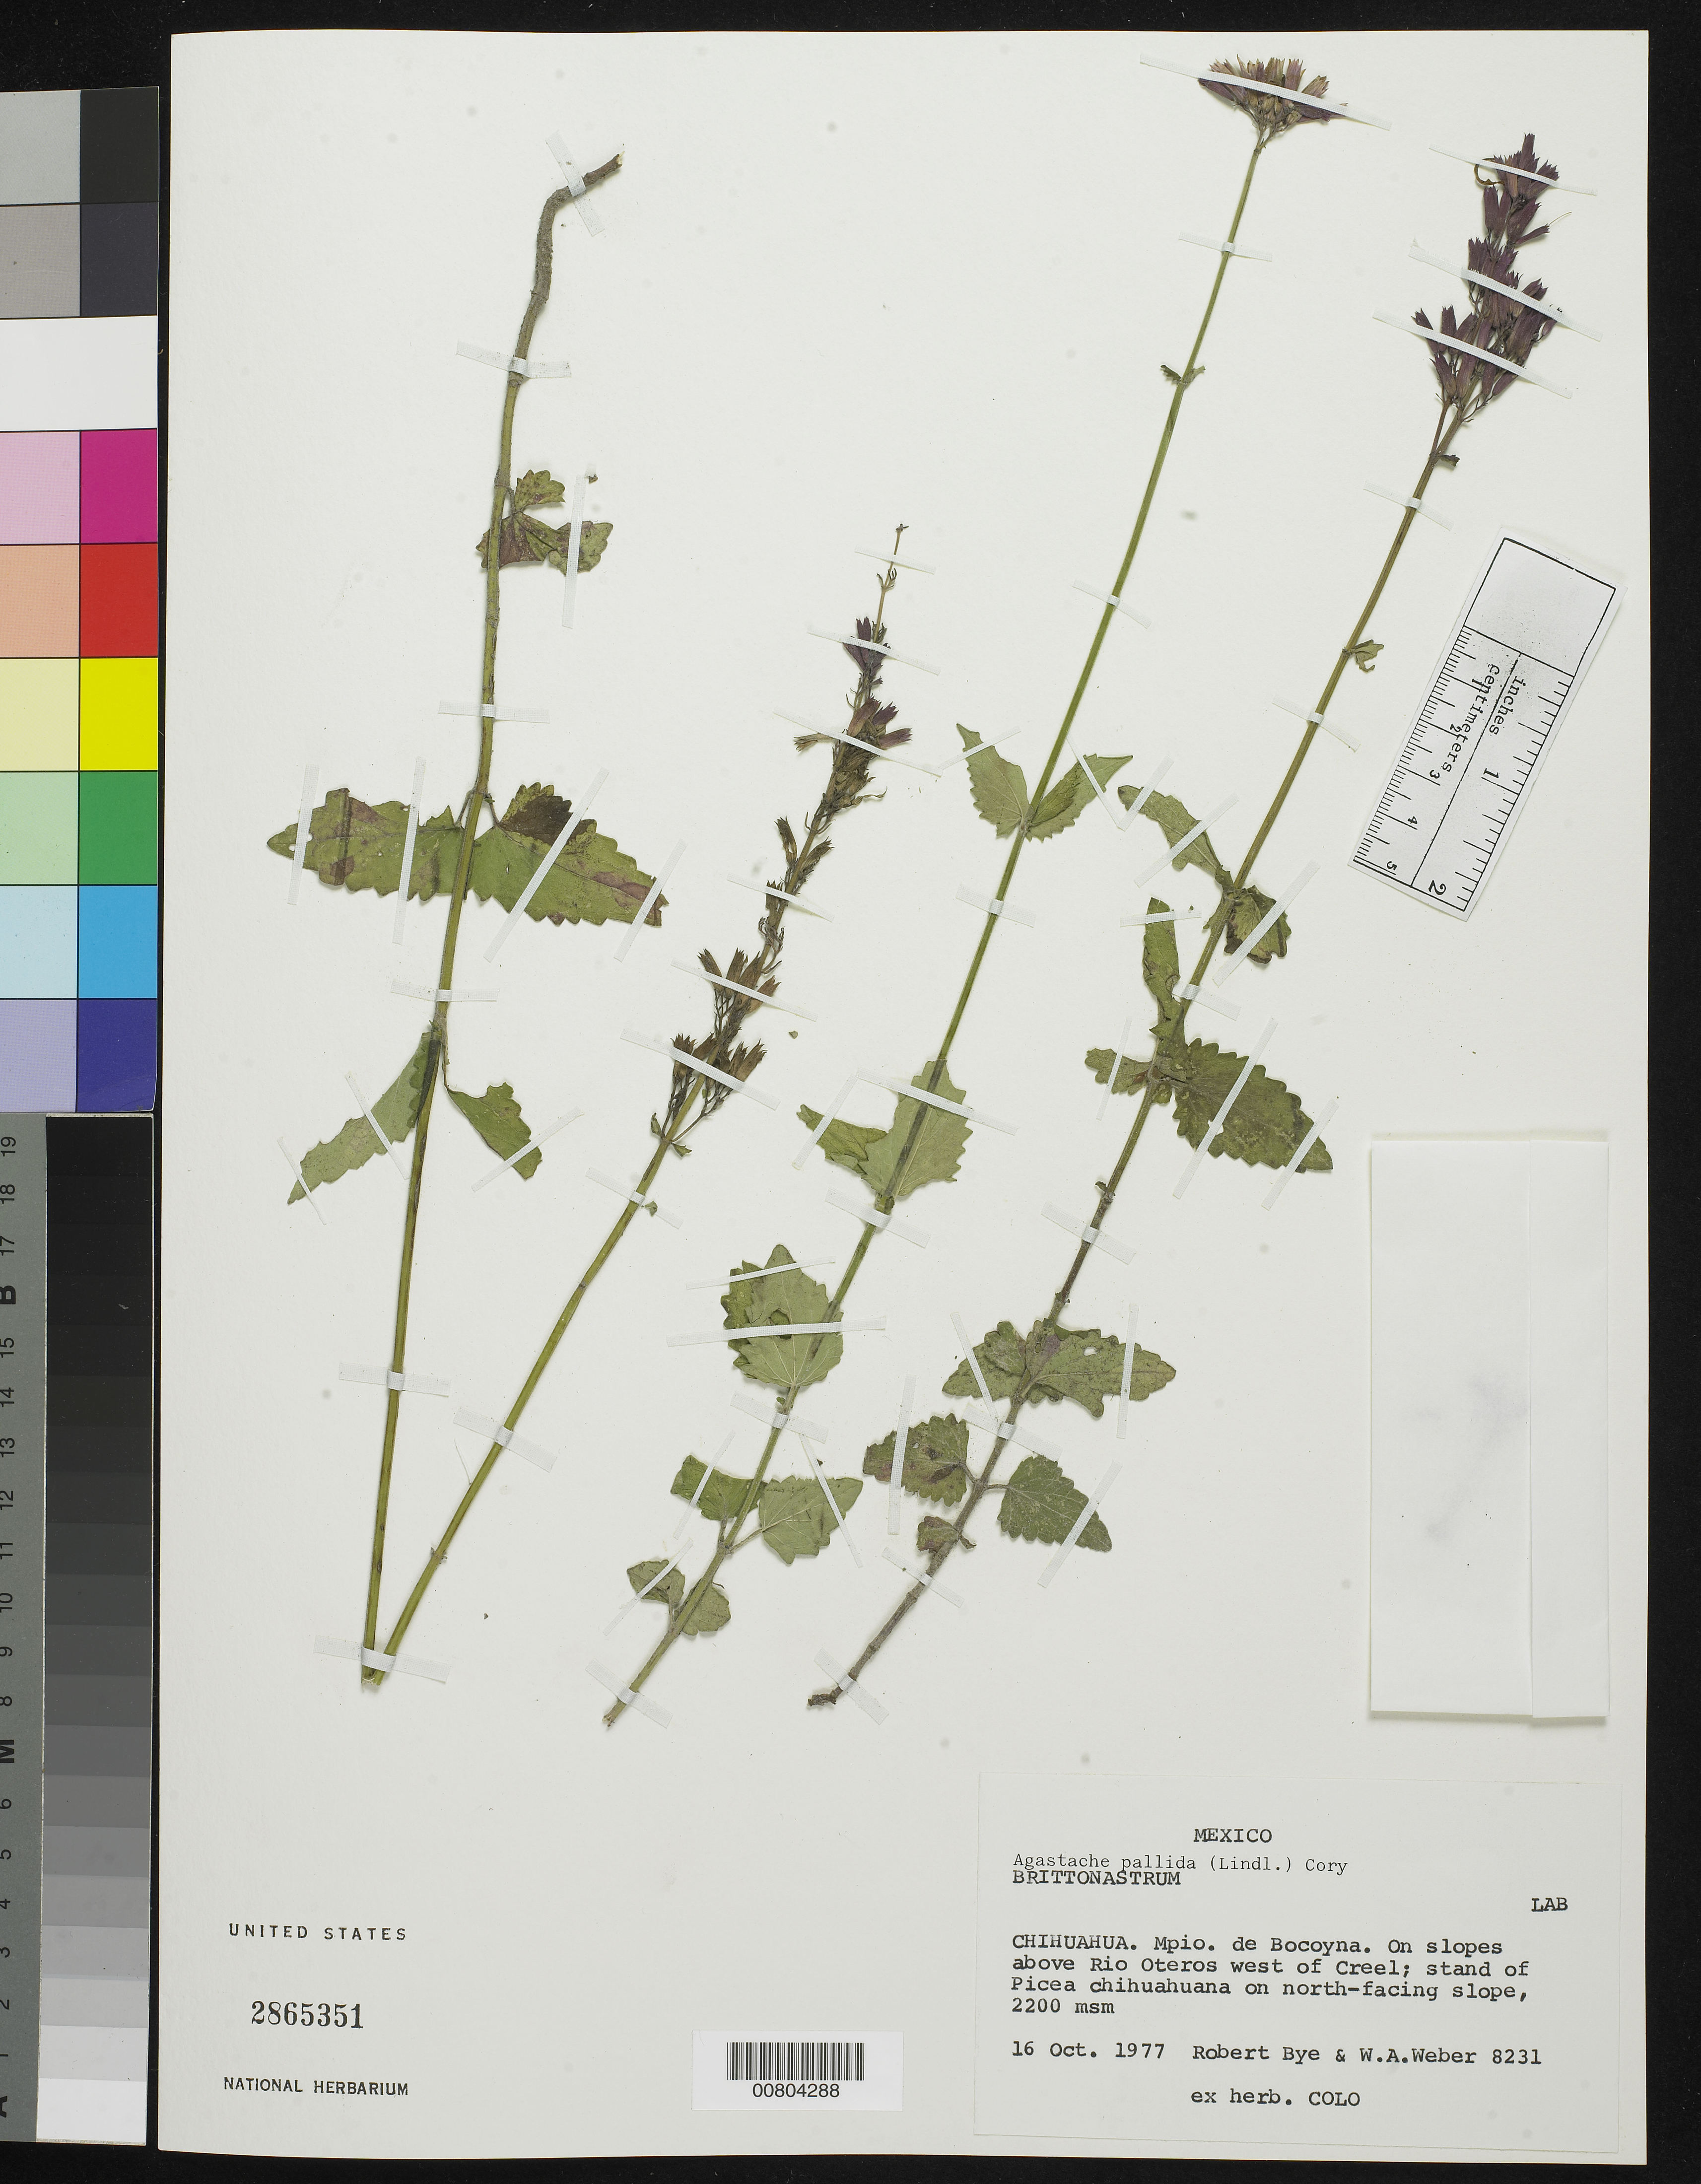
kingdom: Plantae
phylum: Tracheophyta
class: Magnoliopsida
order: Lamiales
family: Lamiaceae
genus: Agastache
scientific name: Agastache pallida var. pallida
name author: (Lindl.) Cory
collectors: R. A. Bye & W. A. Weber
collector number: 8231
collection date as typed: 16 Oct 1977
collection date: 1977-10-16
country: Mexico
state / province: Chihuahua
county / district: Bocoyna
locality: Municipio de Bocoyna. On north-facing slope above Rio Oteros west of Creel.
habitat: Stand of Picea chihuahuana.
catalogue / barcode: US 2865351